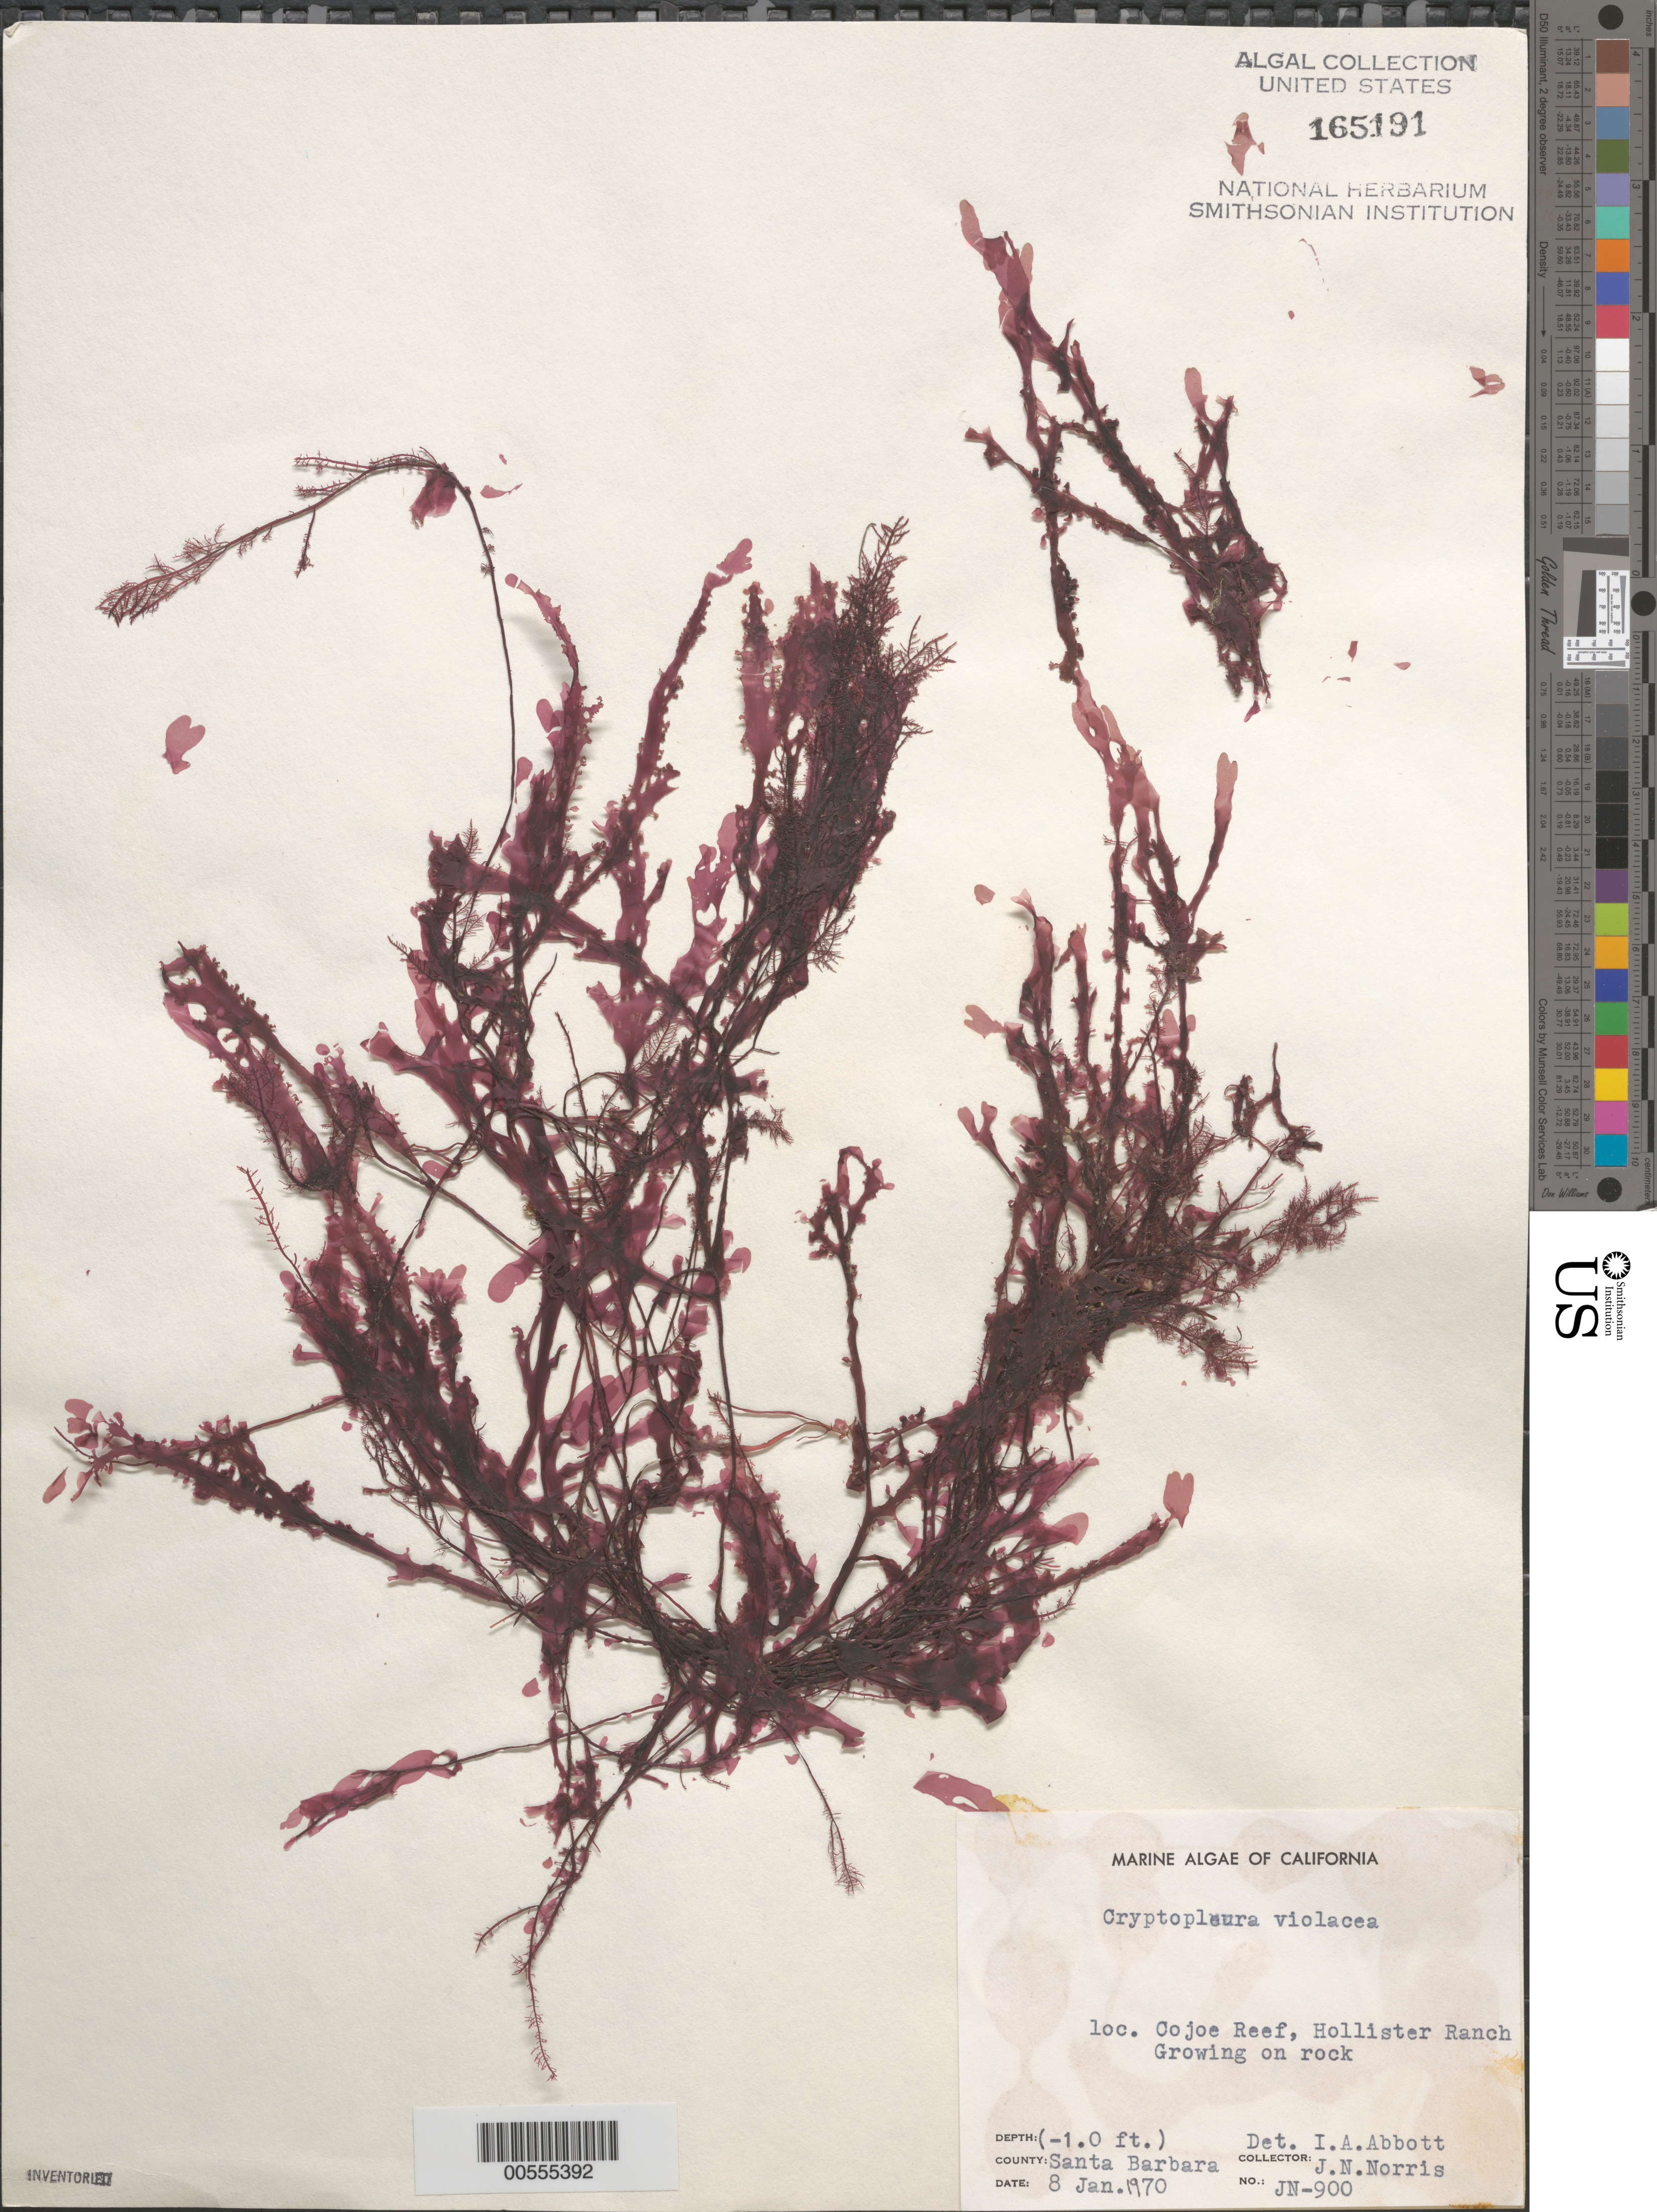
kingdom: Plantae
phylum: Rhodophyta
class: Florideophyceae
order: Ceramiales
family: Delesseriaceae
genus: Cryptopleura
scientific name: Cryptopleura violacea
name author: (J. Ag.) Kylin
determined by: Abbott, Isabella A.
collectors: J. N. Norris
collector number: JN-900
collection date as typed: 08 Jan 1970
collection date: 1970-01-08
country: United States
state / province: California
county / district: Santa Barbara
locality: Cojo Reef, Hollister Ranch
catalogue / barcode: US 165191